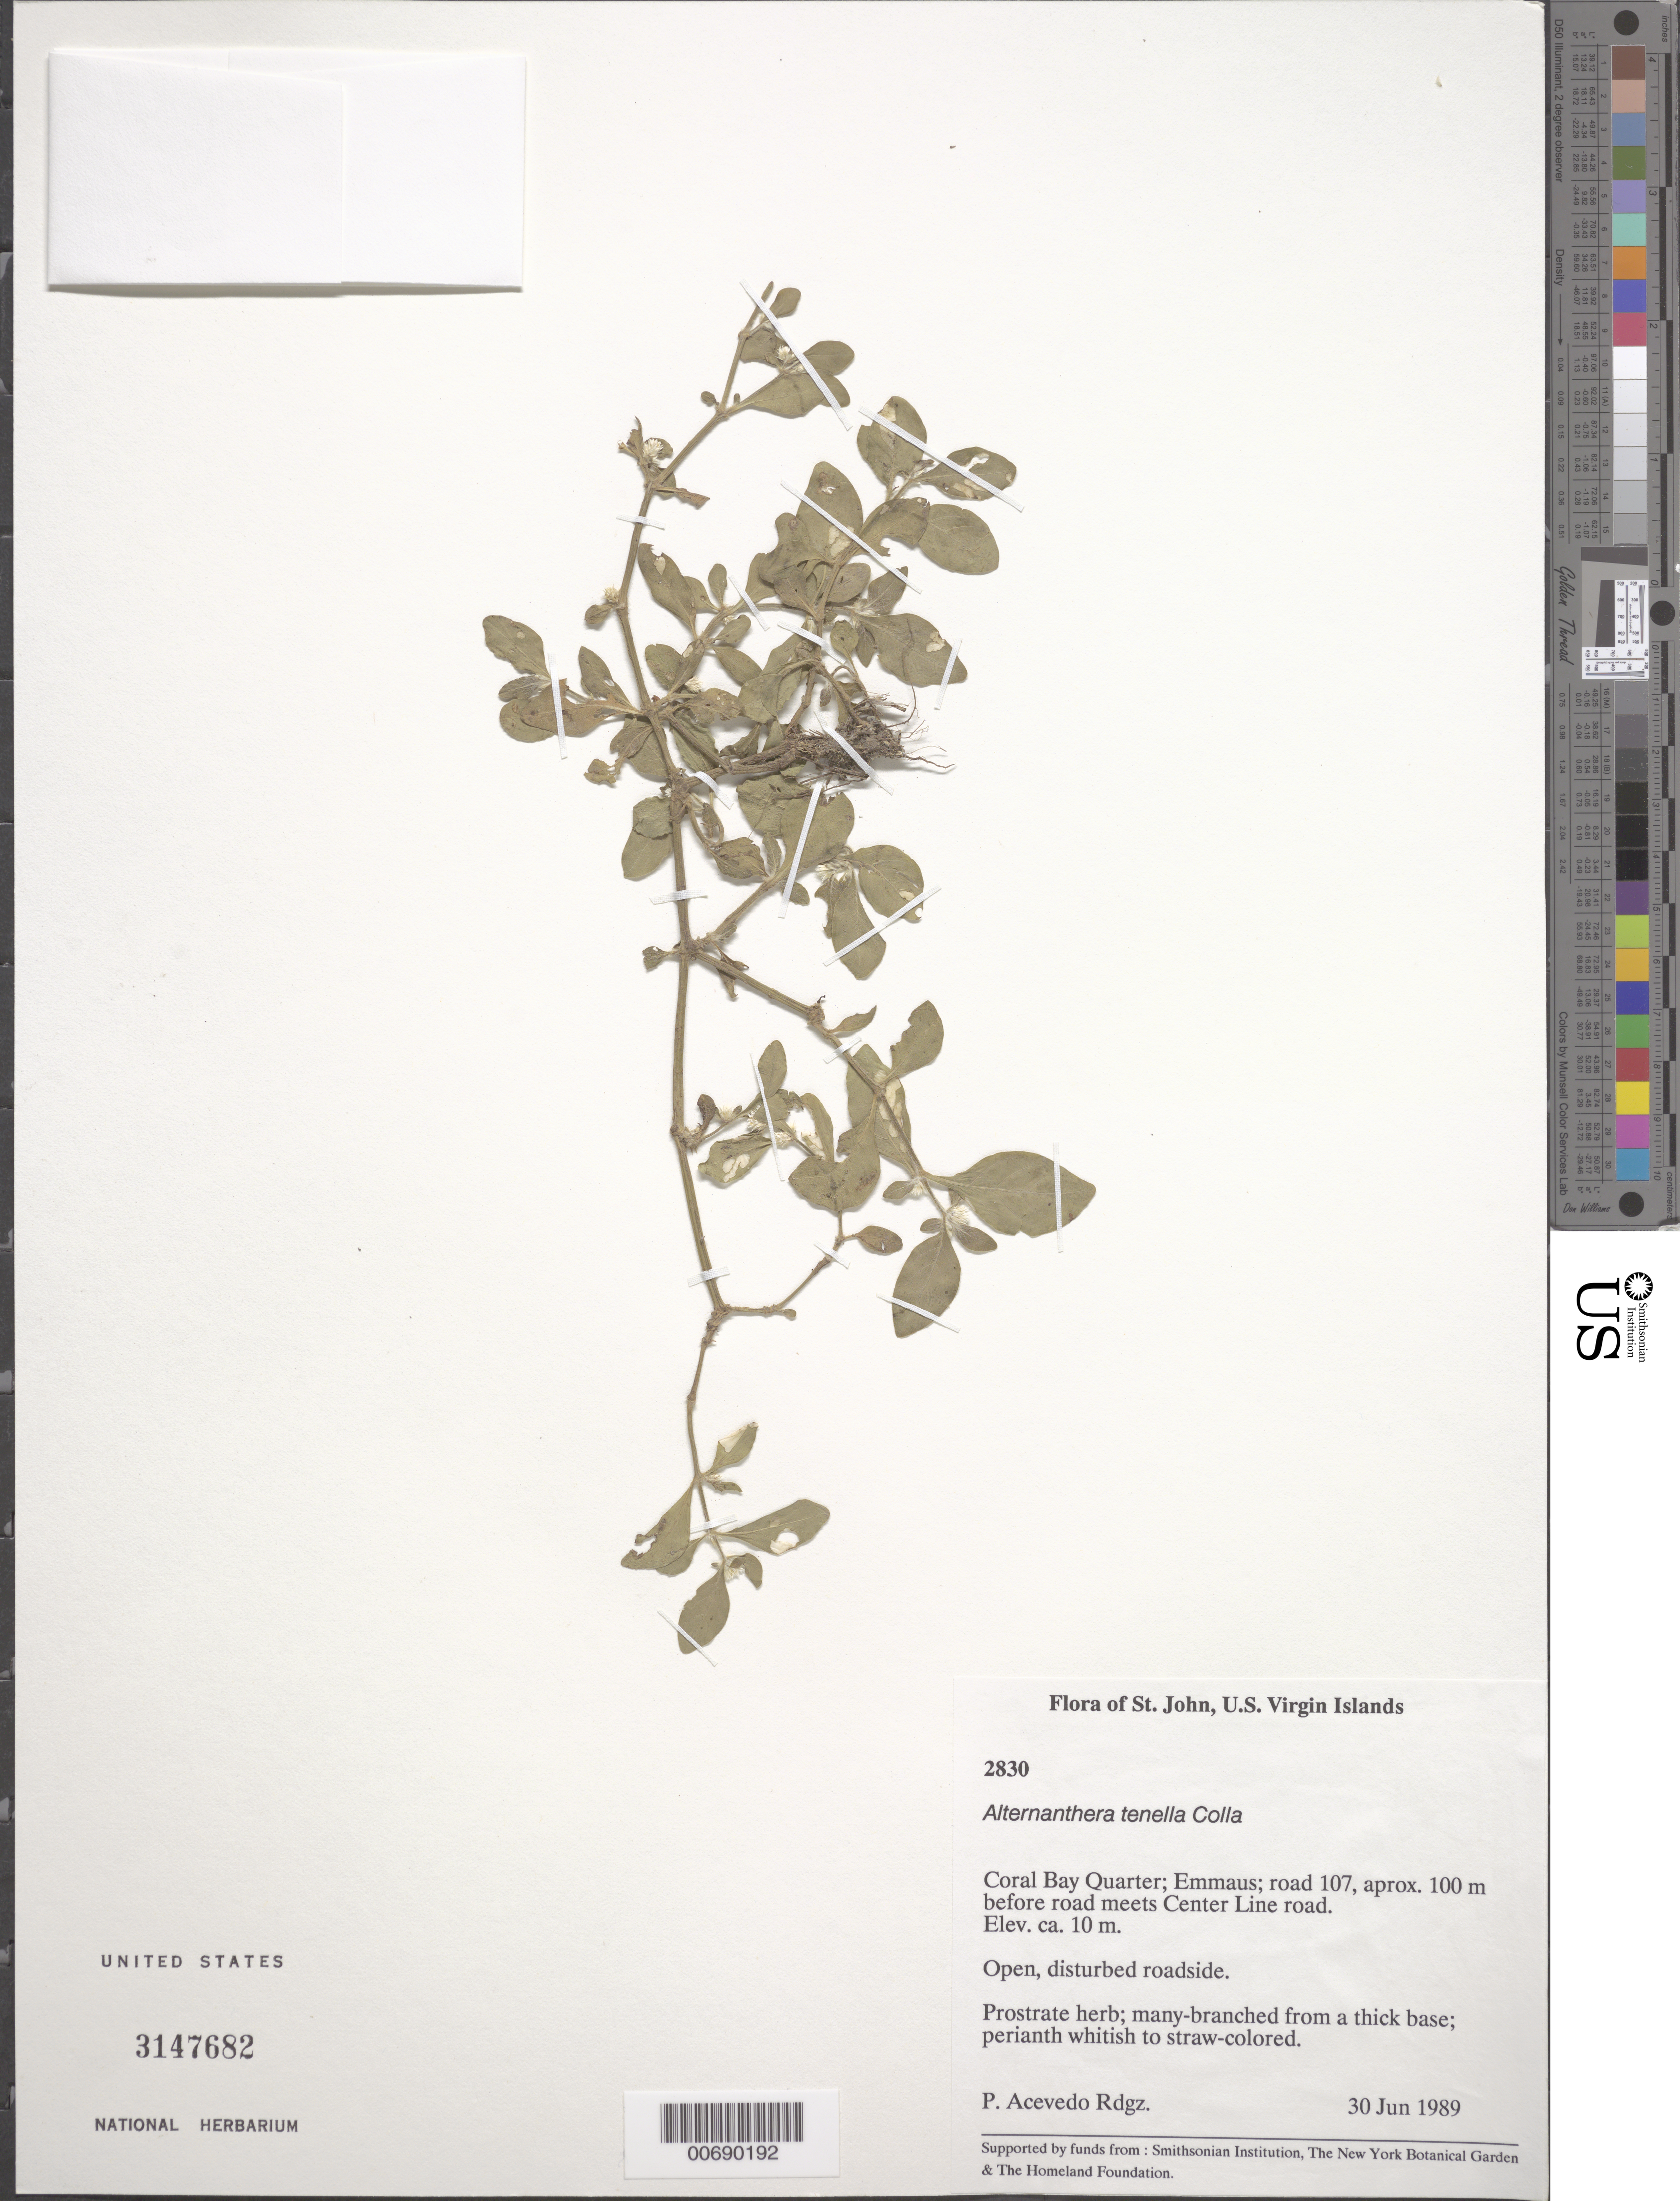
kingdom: Plantae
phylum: Tracheophyta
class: Magnoliopsida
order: Caryophyllales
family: Amaranthaceae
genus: Alternanthera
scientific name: Alternanthera tenella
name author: Colla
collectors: P. Acevedo-Rodr.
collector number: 2830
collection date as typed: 30 Jun 1989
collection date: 1989-06-30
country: U.S. Virgin Islands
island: St. John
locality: Coral Bay Quarter; along Center Line Road just before road to Lameshur meets Center Line Road.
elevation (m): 10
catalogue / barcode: US 3147682